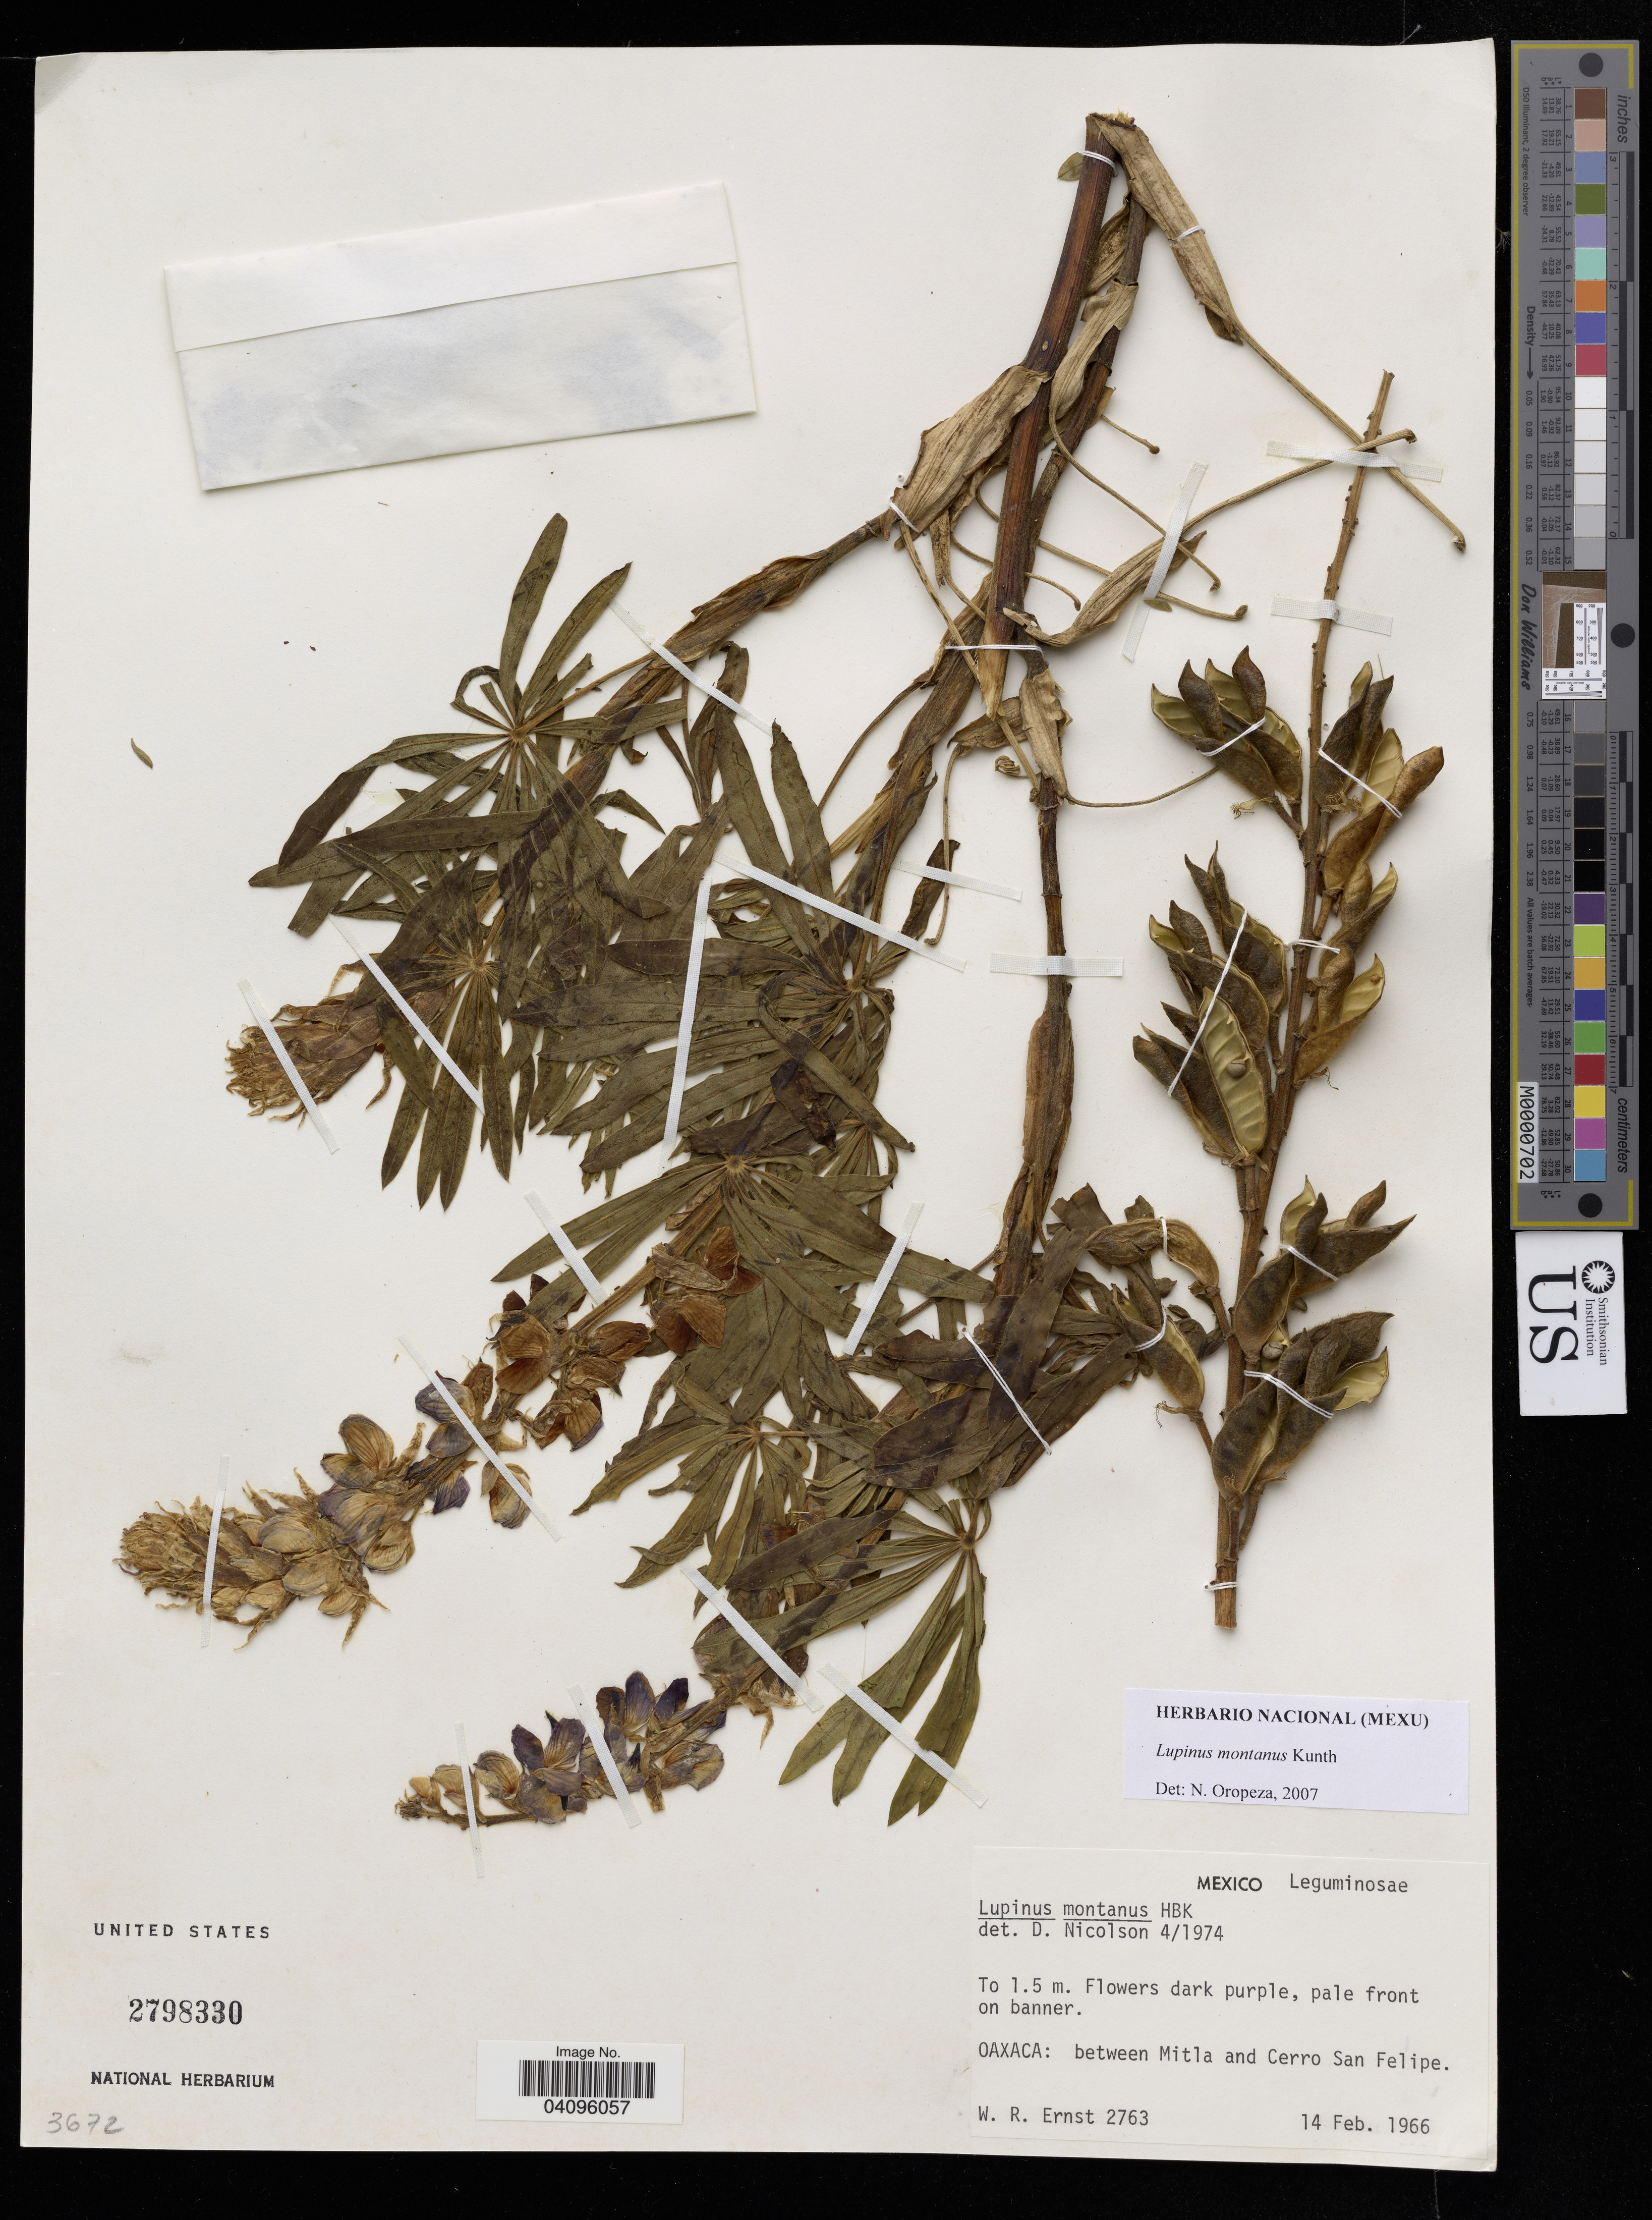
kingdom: Plantae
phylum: Tracheophyta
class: Magnoliopsida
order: Fabales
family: Fabaceae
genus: Lupinus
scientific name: Lupinus montanus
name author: Kunth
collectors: W. R. Ernst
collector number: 2763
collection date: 1966-02-14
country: Mexico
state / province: Oaxaca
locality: Between Mitla and Cerro San Felipe.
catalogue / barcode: US 2798330